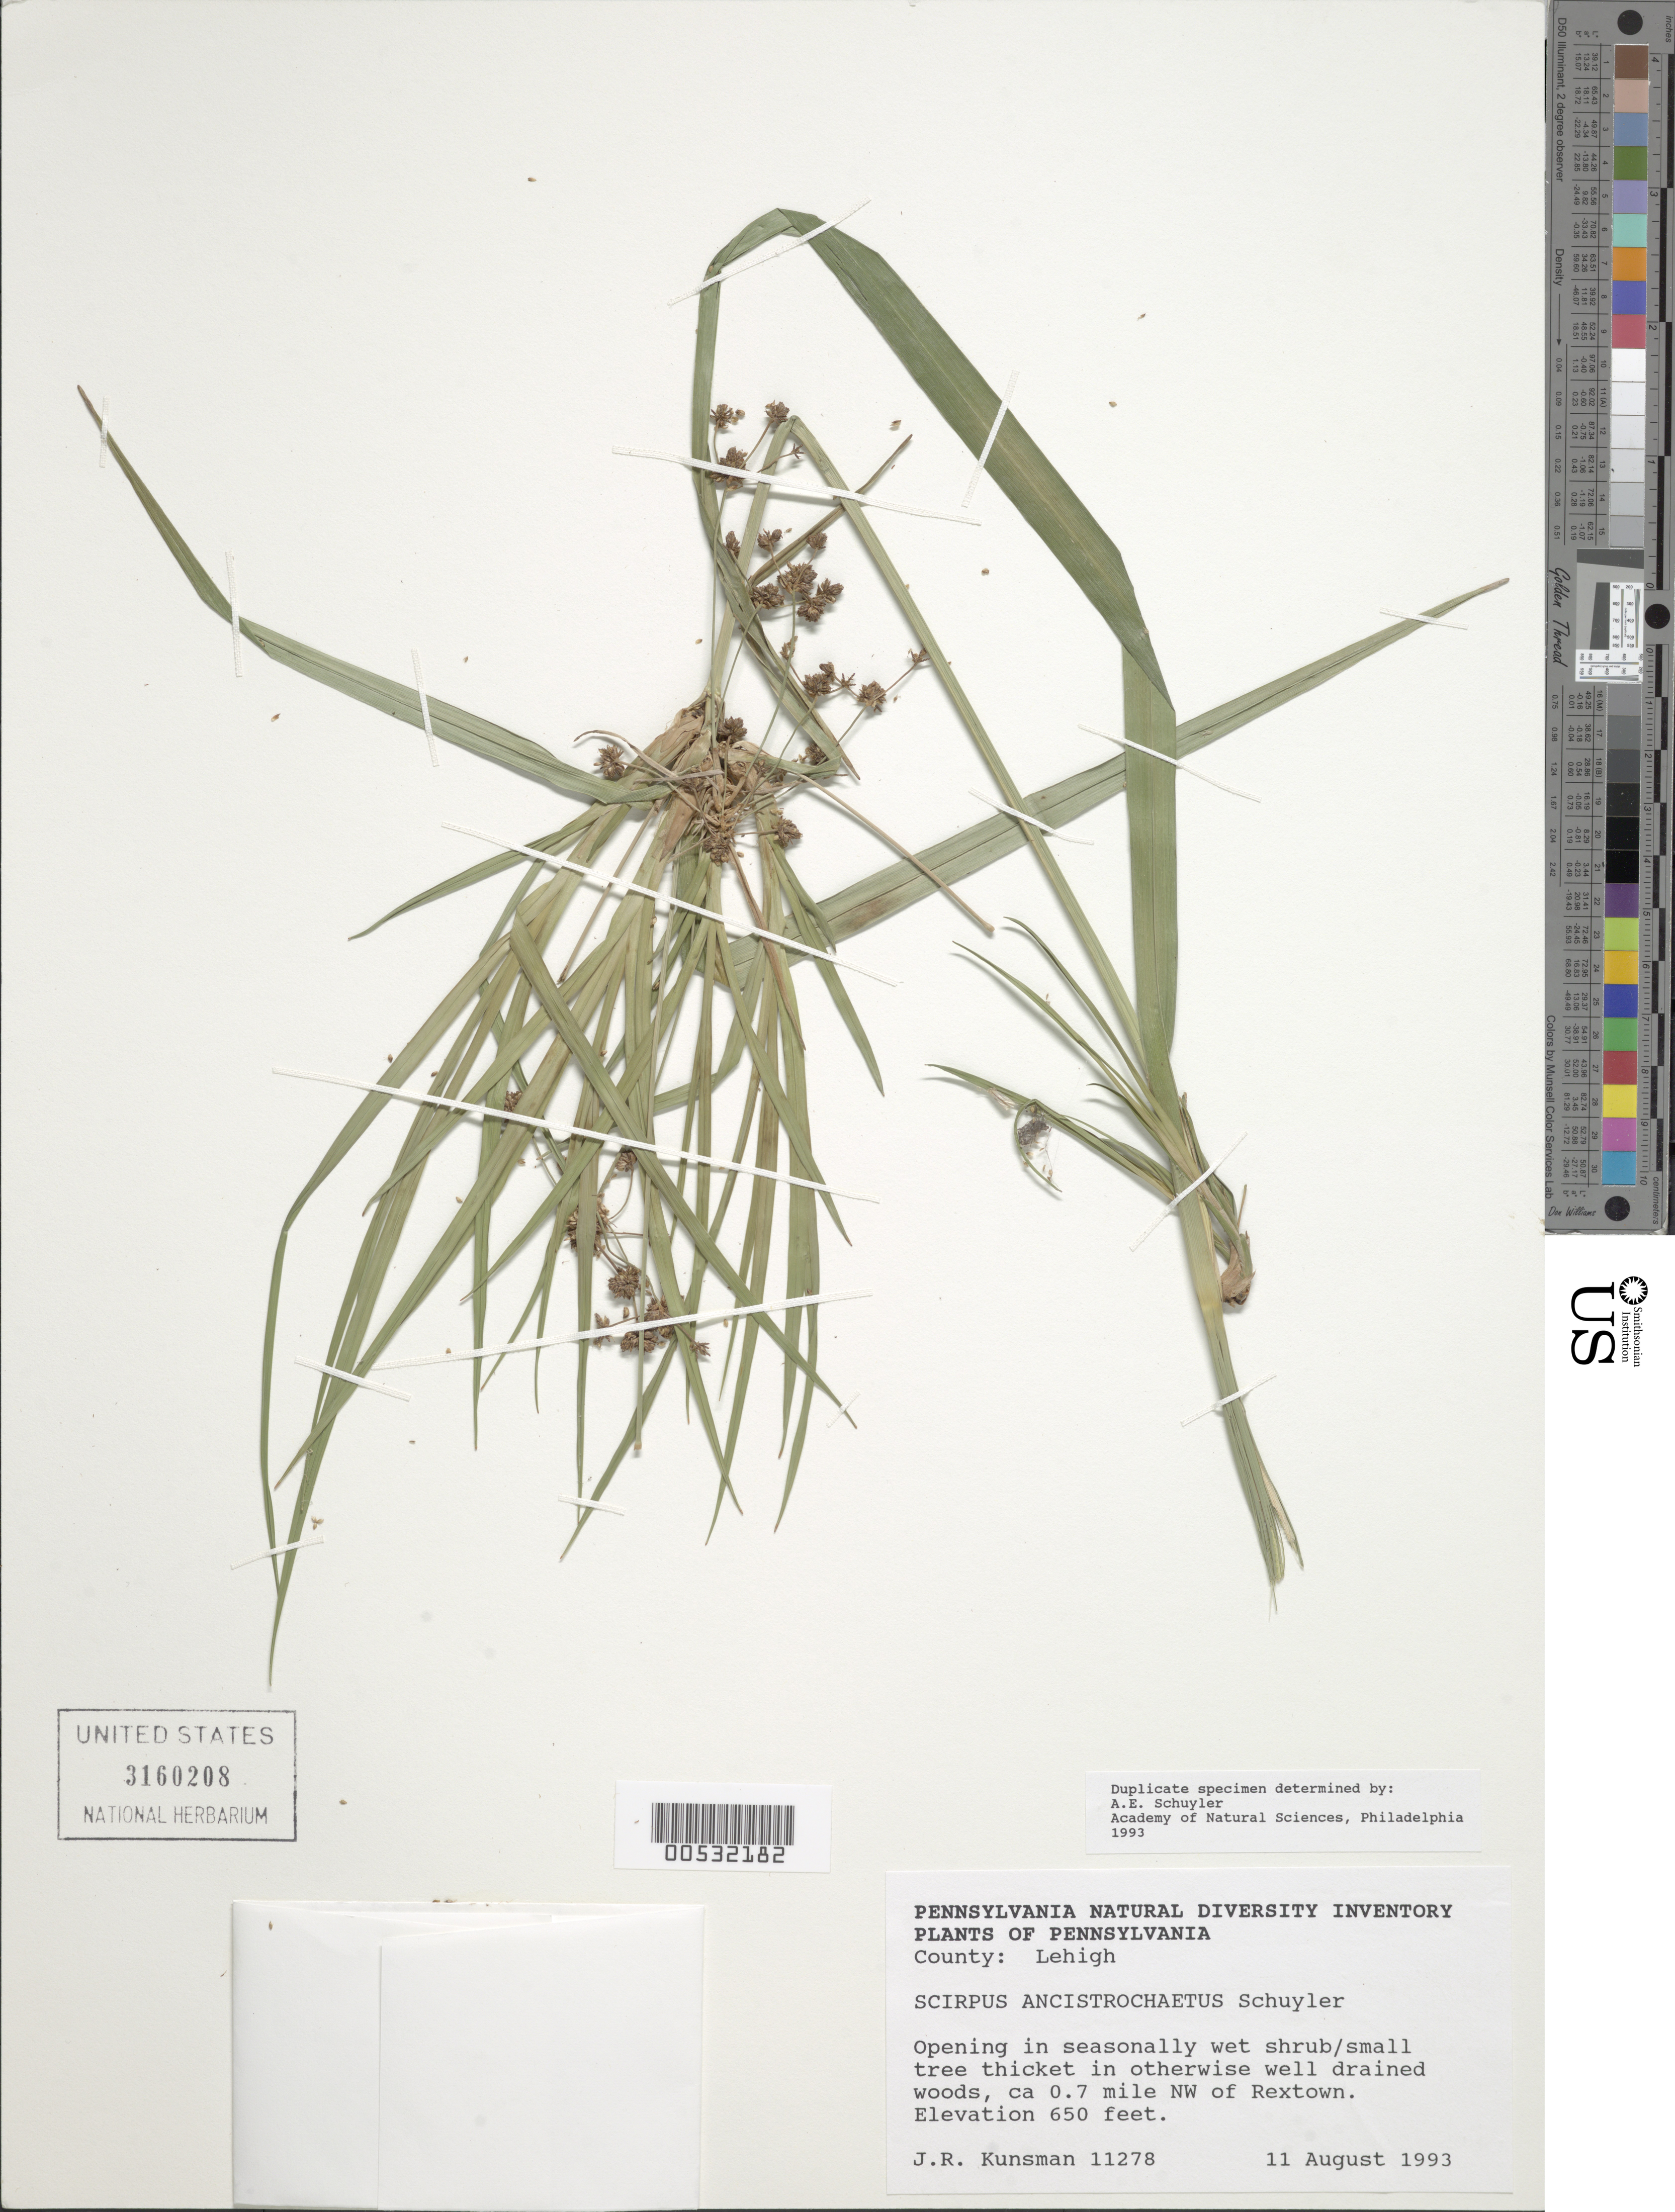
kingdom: Plantae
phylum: Tracheophyta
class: Liliopsida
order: Poales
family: Cyperaceae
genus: Scirpus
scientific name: Scirpus ancistrochaetus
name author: Schuyler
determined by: Schuyler, A.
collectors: J. Kunsman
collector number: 11278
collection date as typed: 11 Aug 1993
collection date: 1993-08-11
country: United States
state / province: Pennsylvania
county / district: Lehigh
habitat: Opening in seasonally wet shrub/small tree thicket in otherwise well drained woods.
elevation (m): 198.1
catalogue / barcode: US 3160208